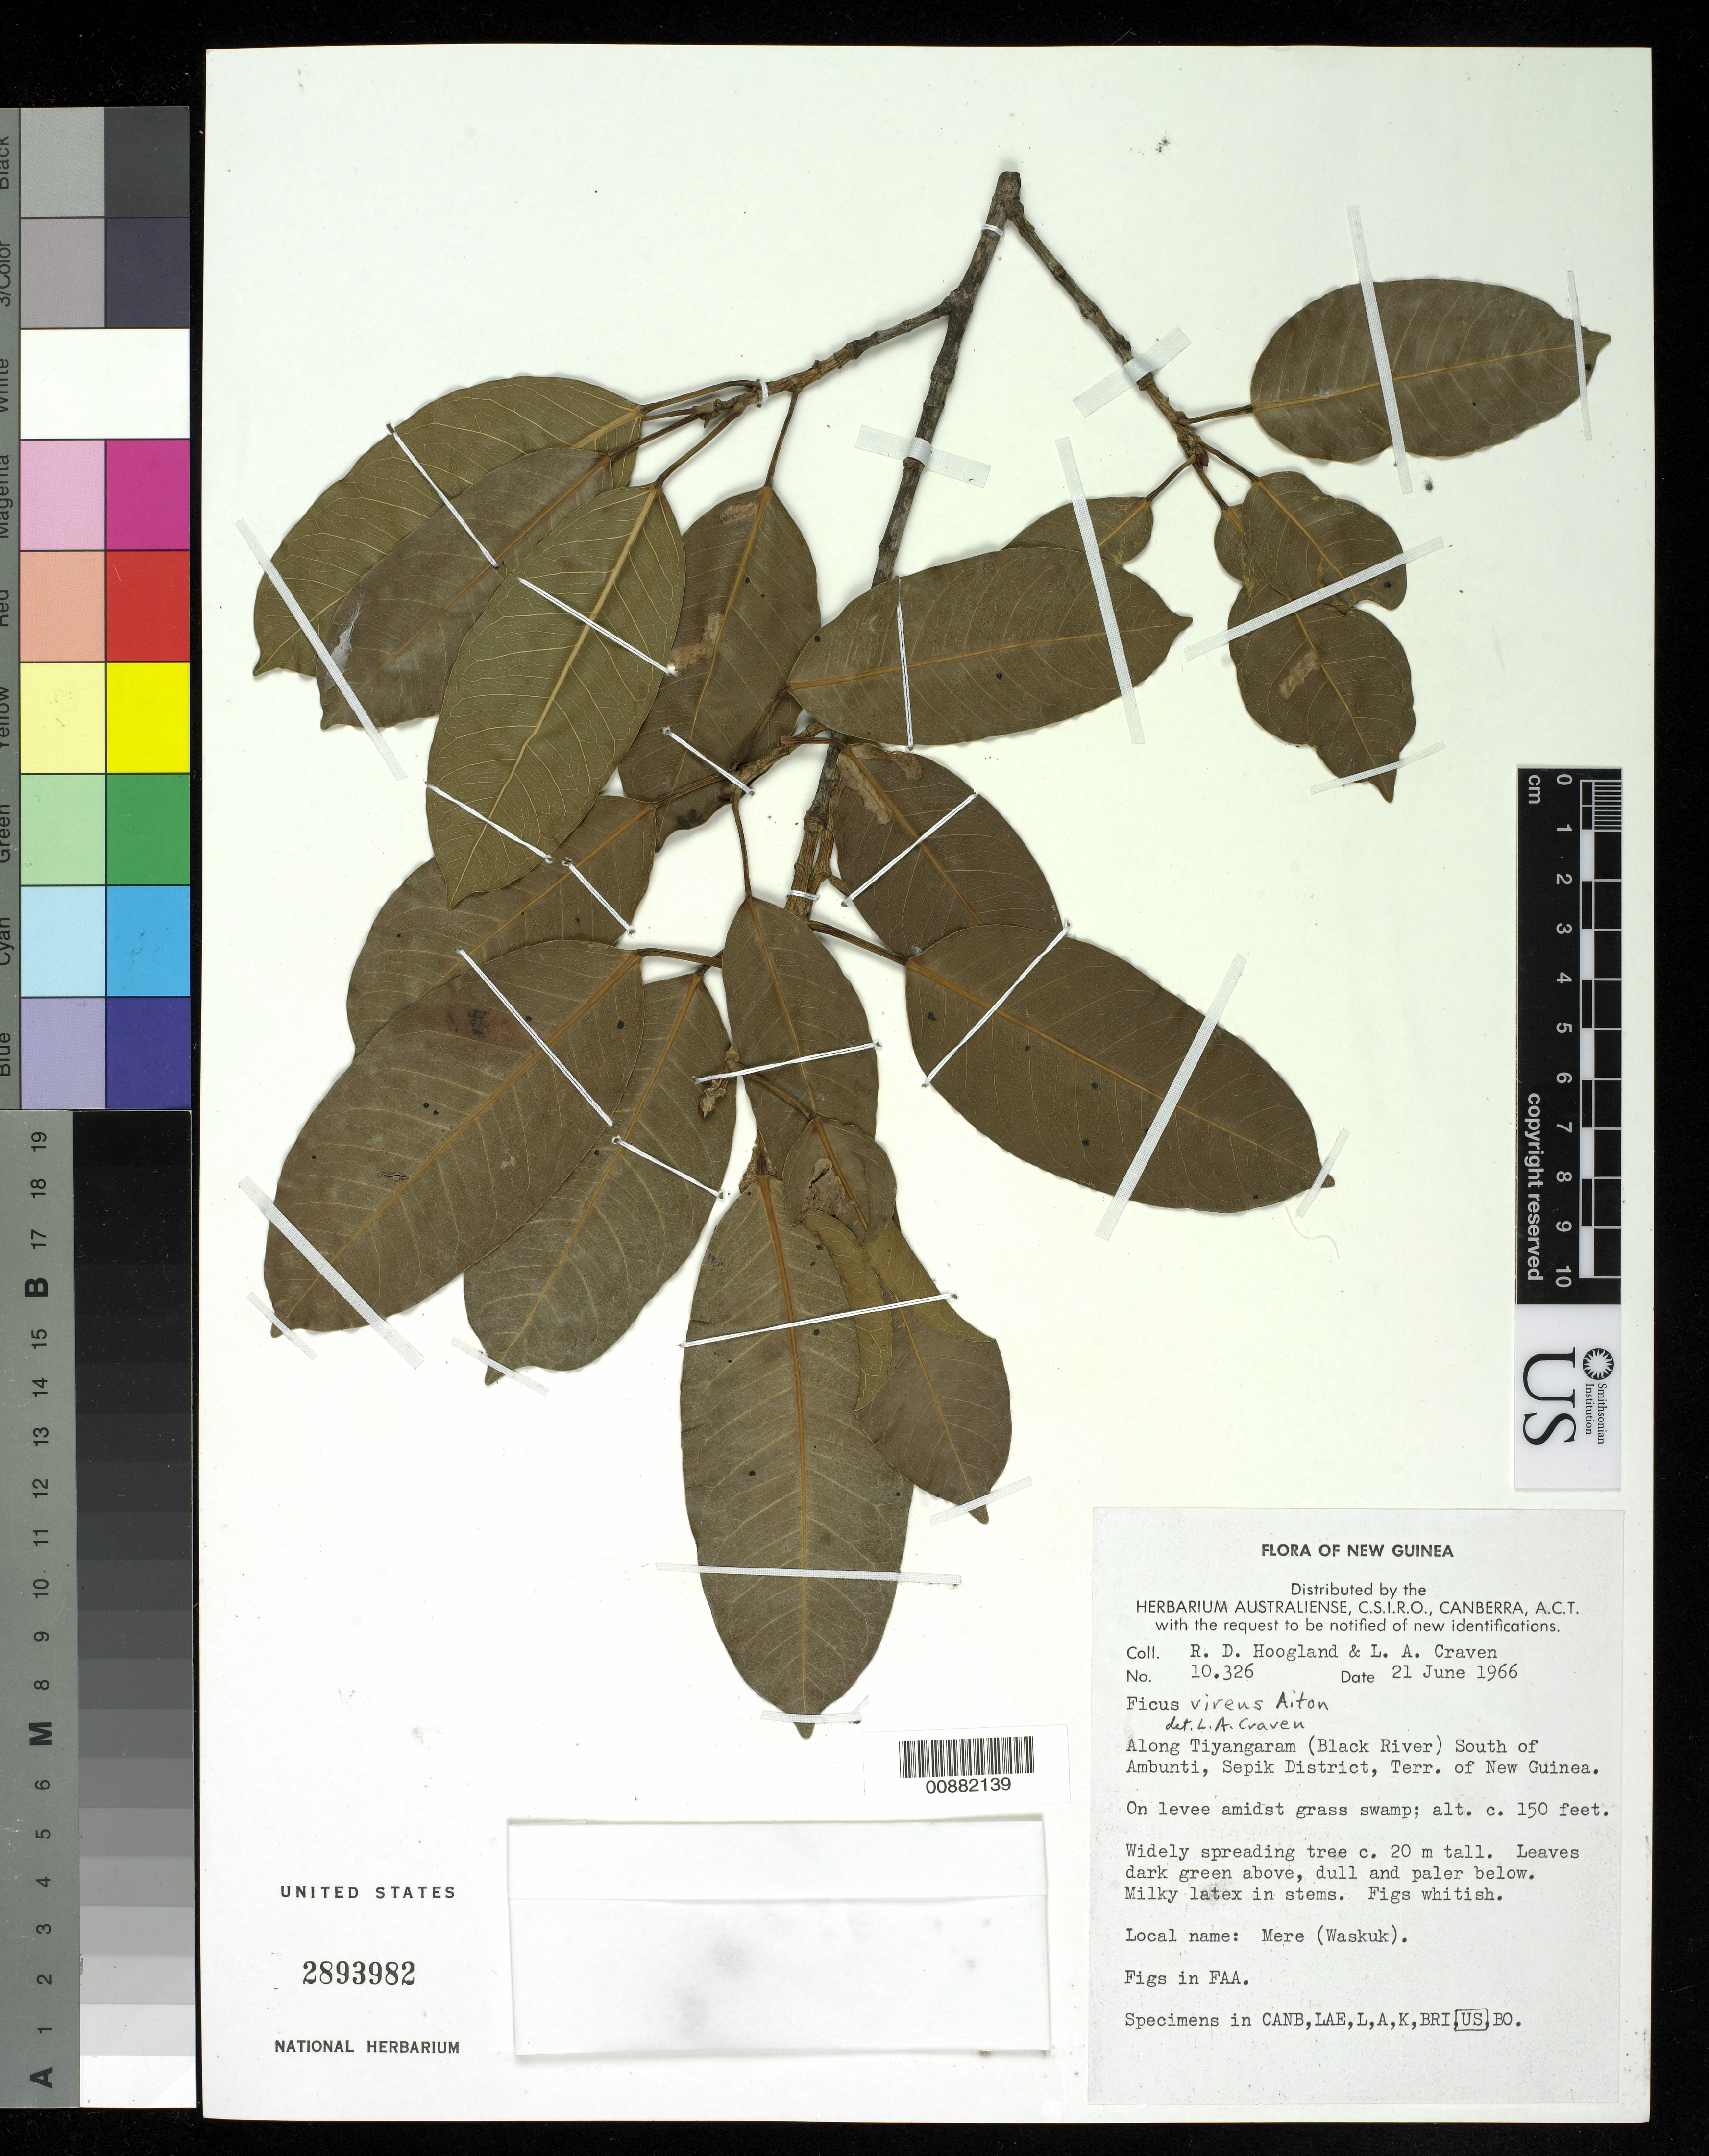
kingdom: Plantae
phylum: Tracheophyta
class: Magnoliopsida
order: Rosales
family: Moraceae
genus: Ficus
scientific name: Ficus virens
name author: Aiton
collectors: R. D. Hoogland & L. A. Craven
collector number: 10326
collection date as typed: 21 Jun 1966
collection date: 1966-06-21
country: Papua New Guinea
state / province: East Sepik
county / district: Ambunti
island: New Guinea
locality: Along Tiyangaram (Black River) South of Ambunti, Sepik District.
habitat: on levee amidst grass swamp.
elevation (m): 46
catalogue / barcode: US 2893982